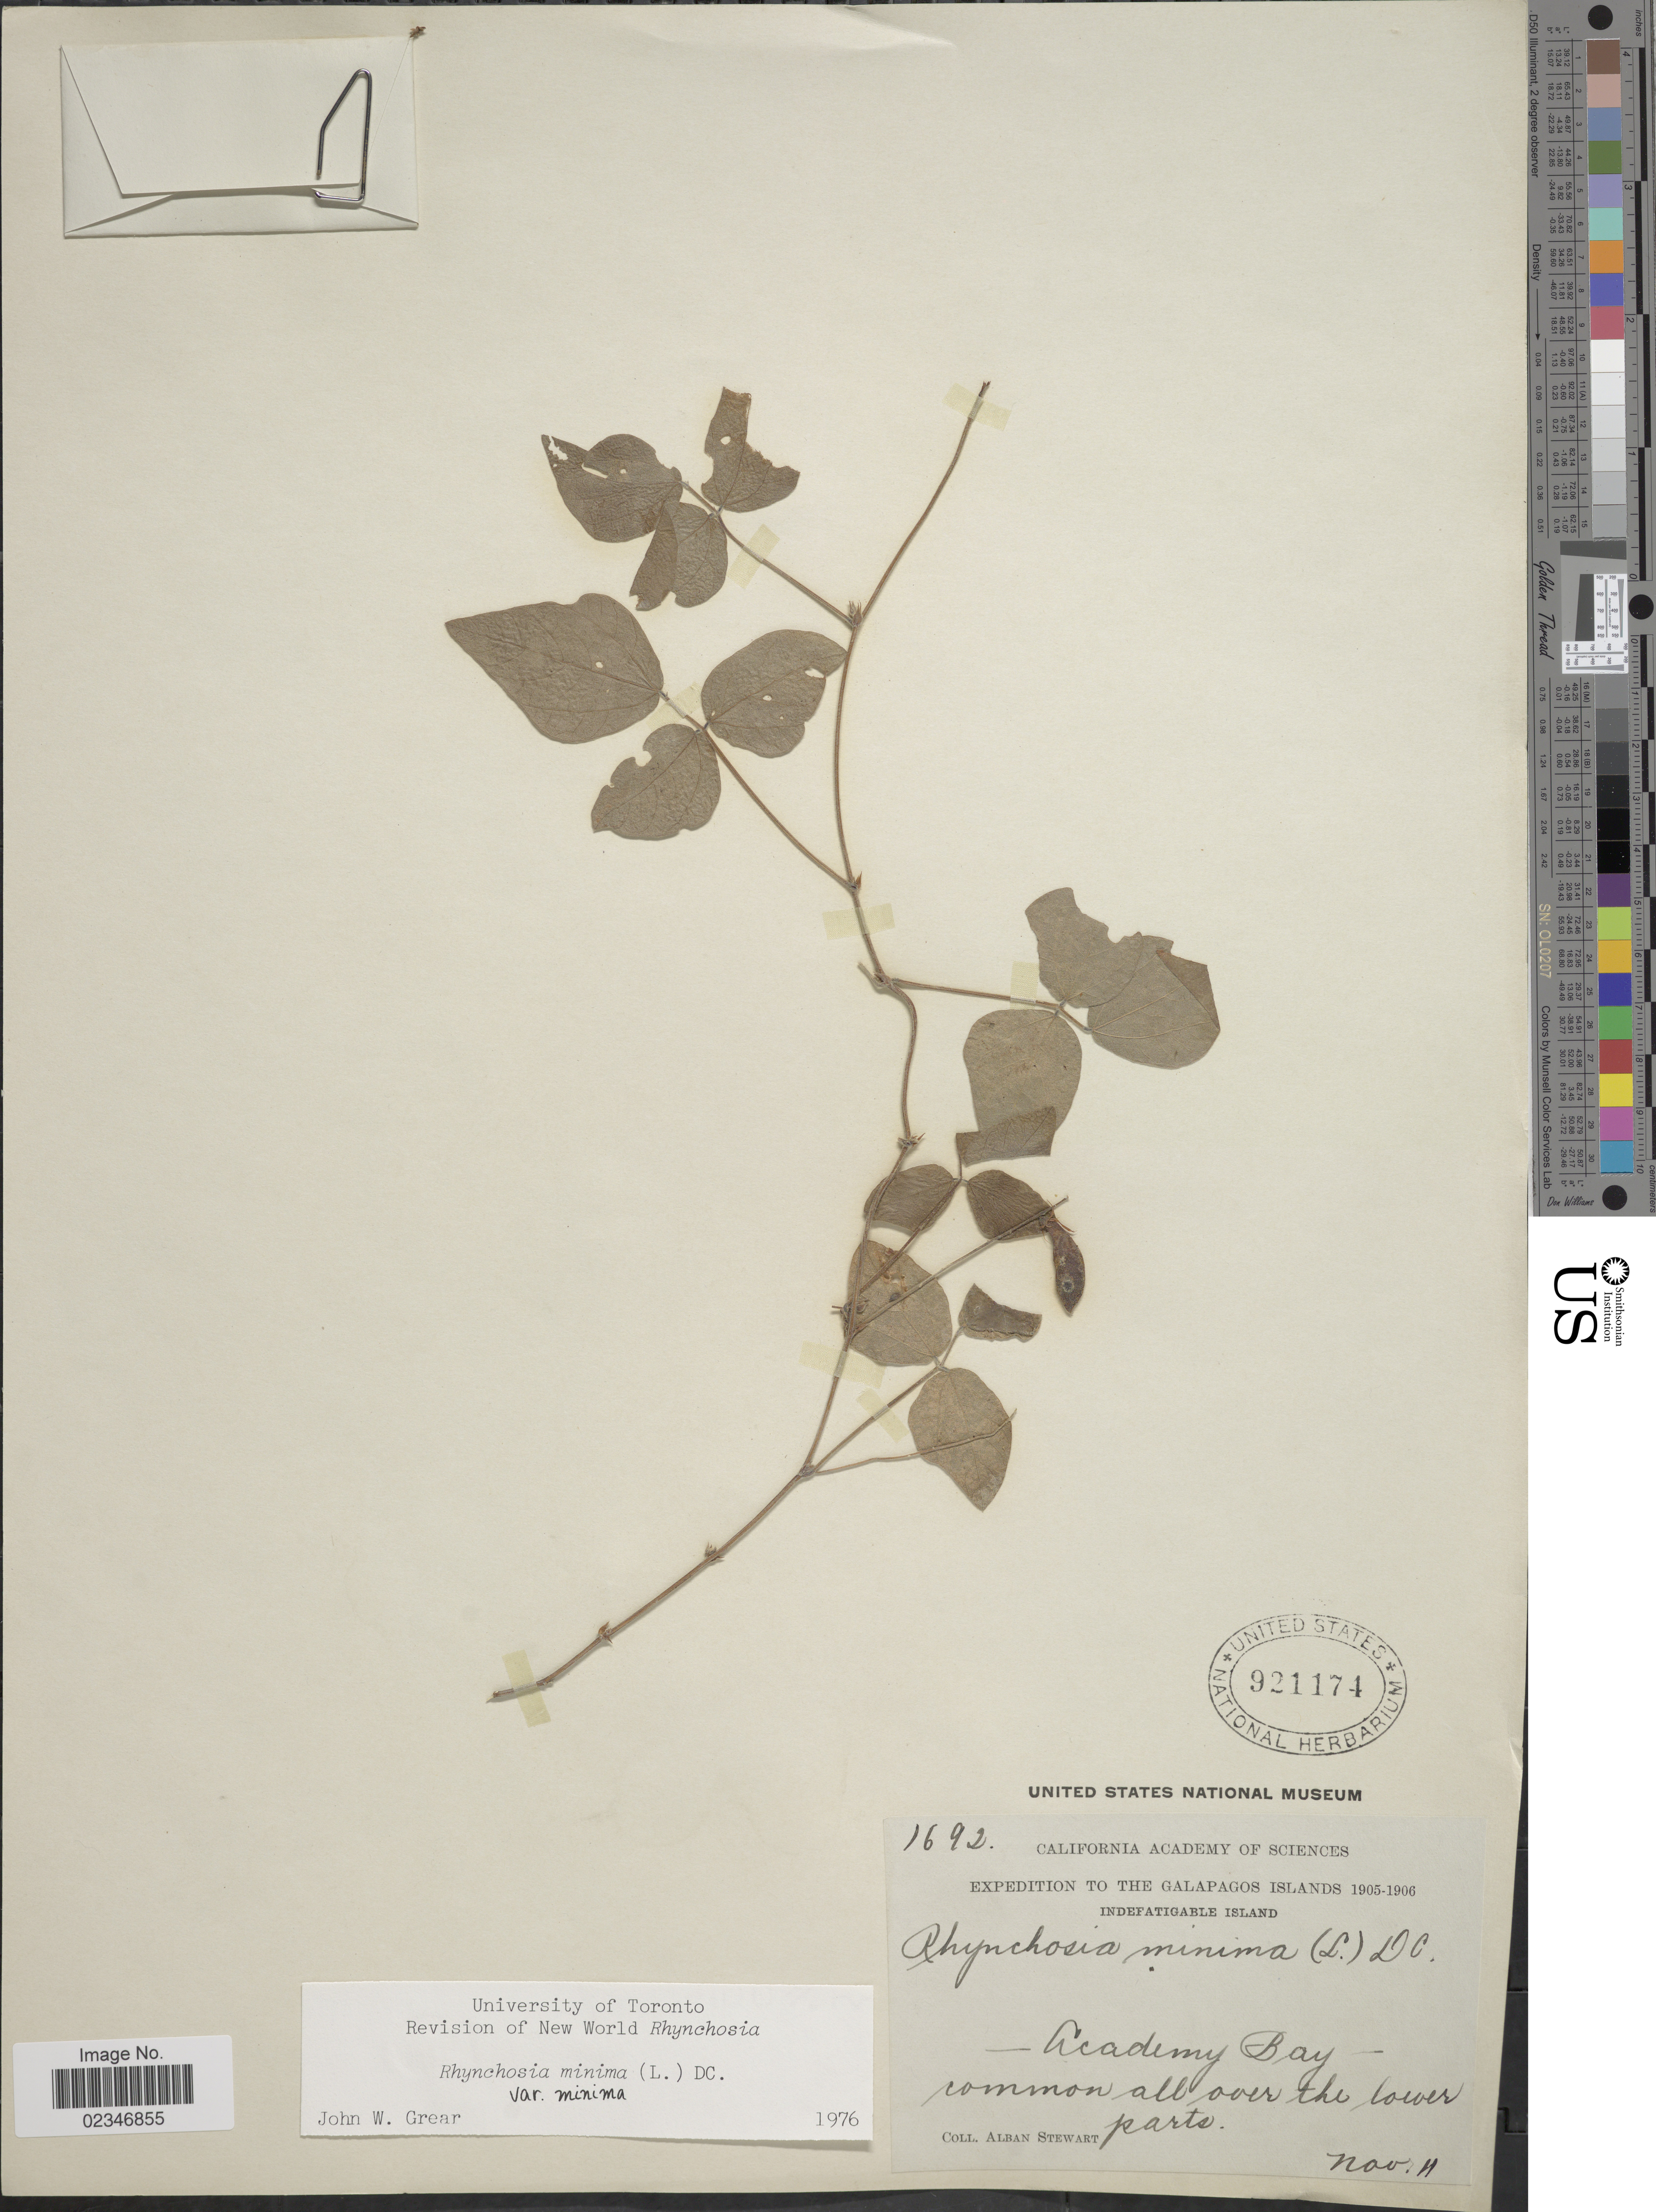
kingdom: Plantae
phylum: Tracheophyta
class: Magnoliopsida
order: Fabales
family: Fabaceae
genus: Rhynchosia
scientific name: Rhynchosia minima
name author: (L.) DC.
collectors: A. Stewart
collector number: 1692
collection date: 1905-11-11/1906-11-11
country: Ecuador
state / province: Colón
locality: The Galapagos Islands, Indefatigable Island, Academy Bay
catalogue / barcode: US 921174